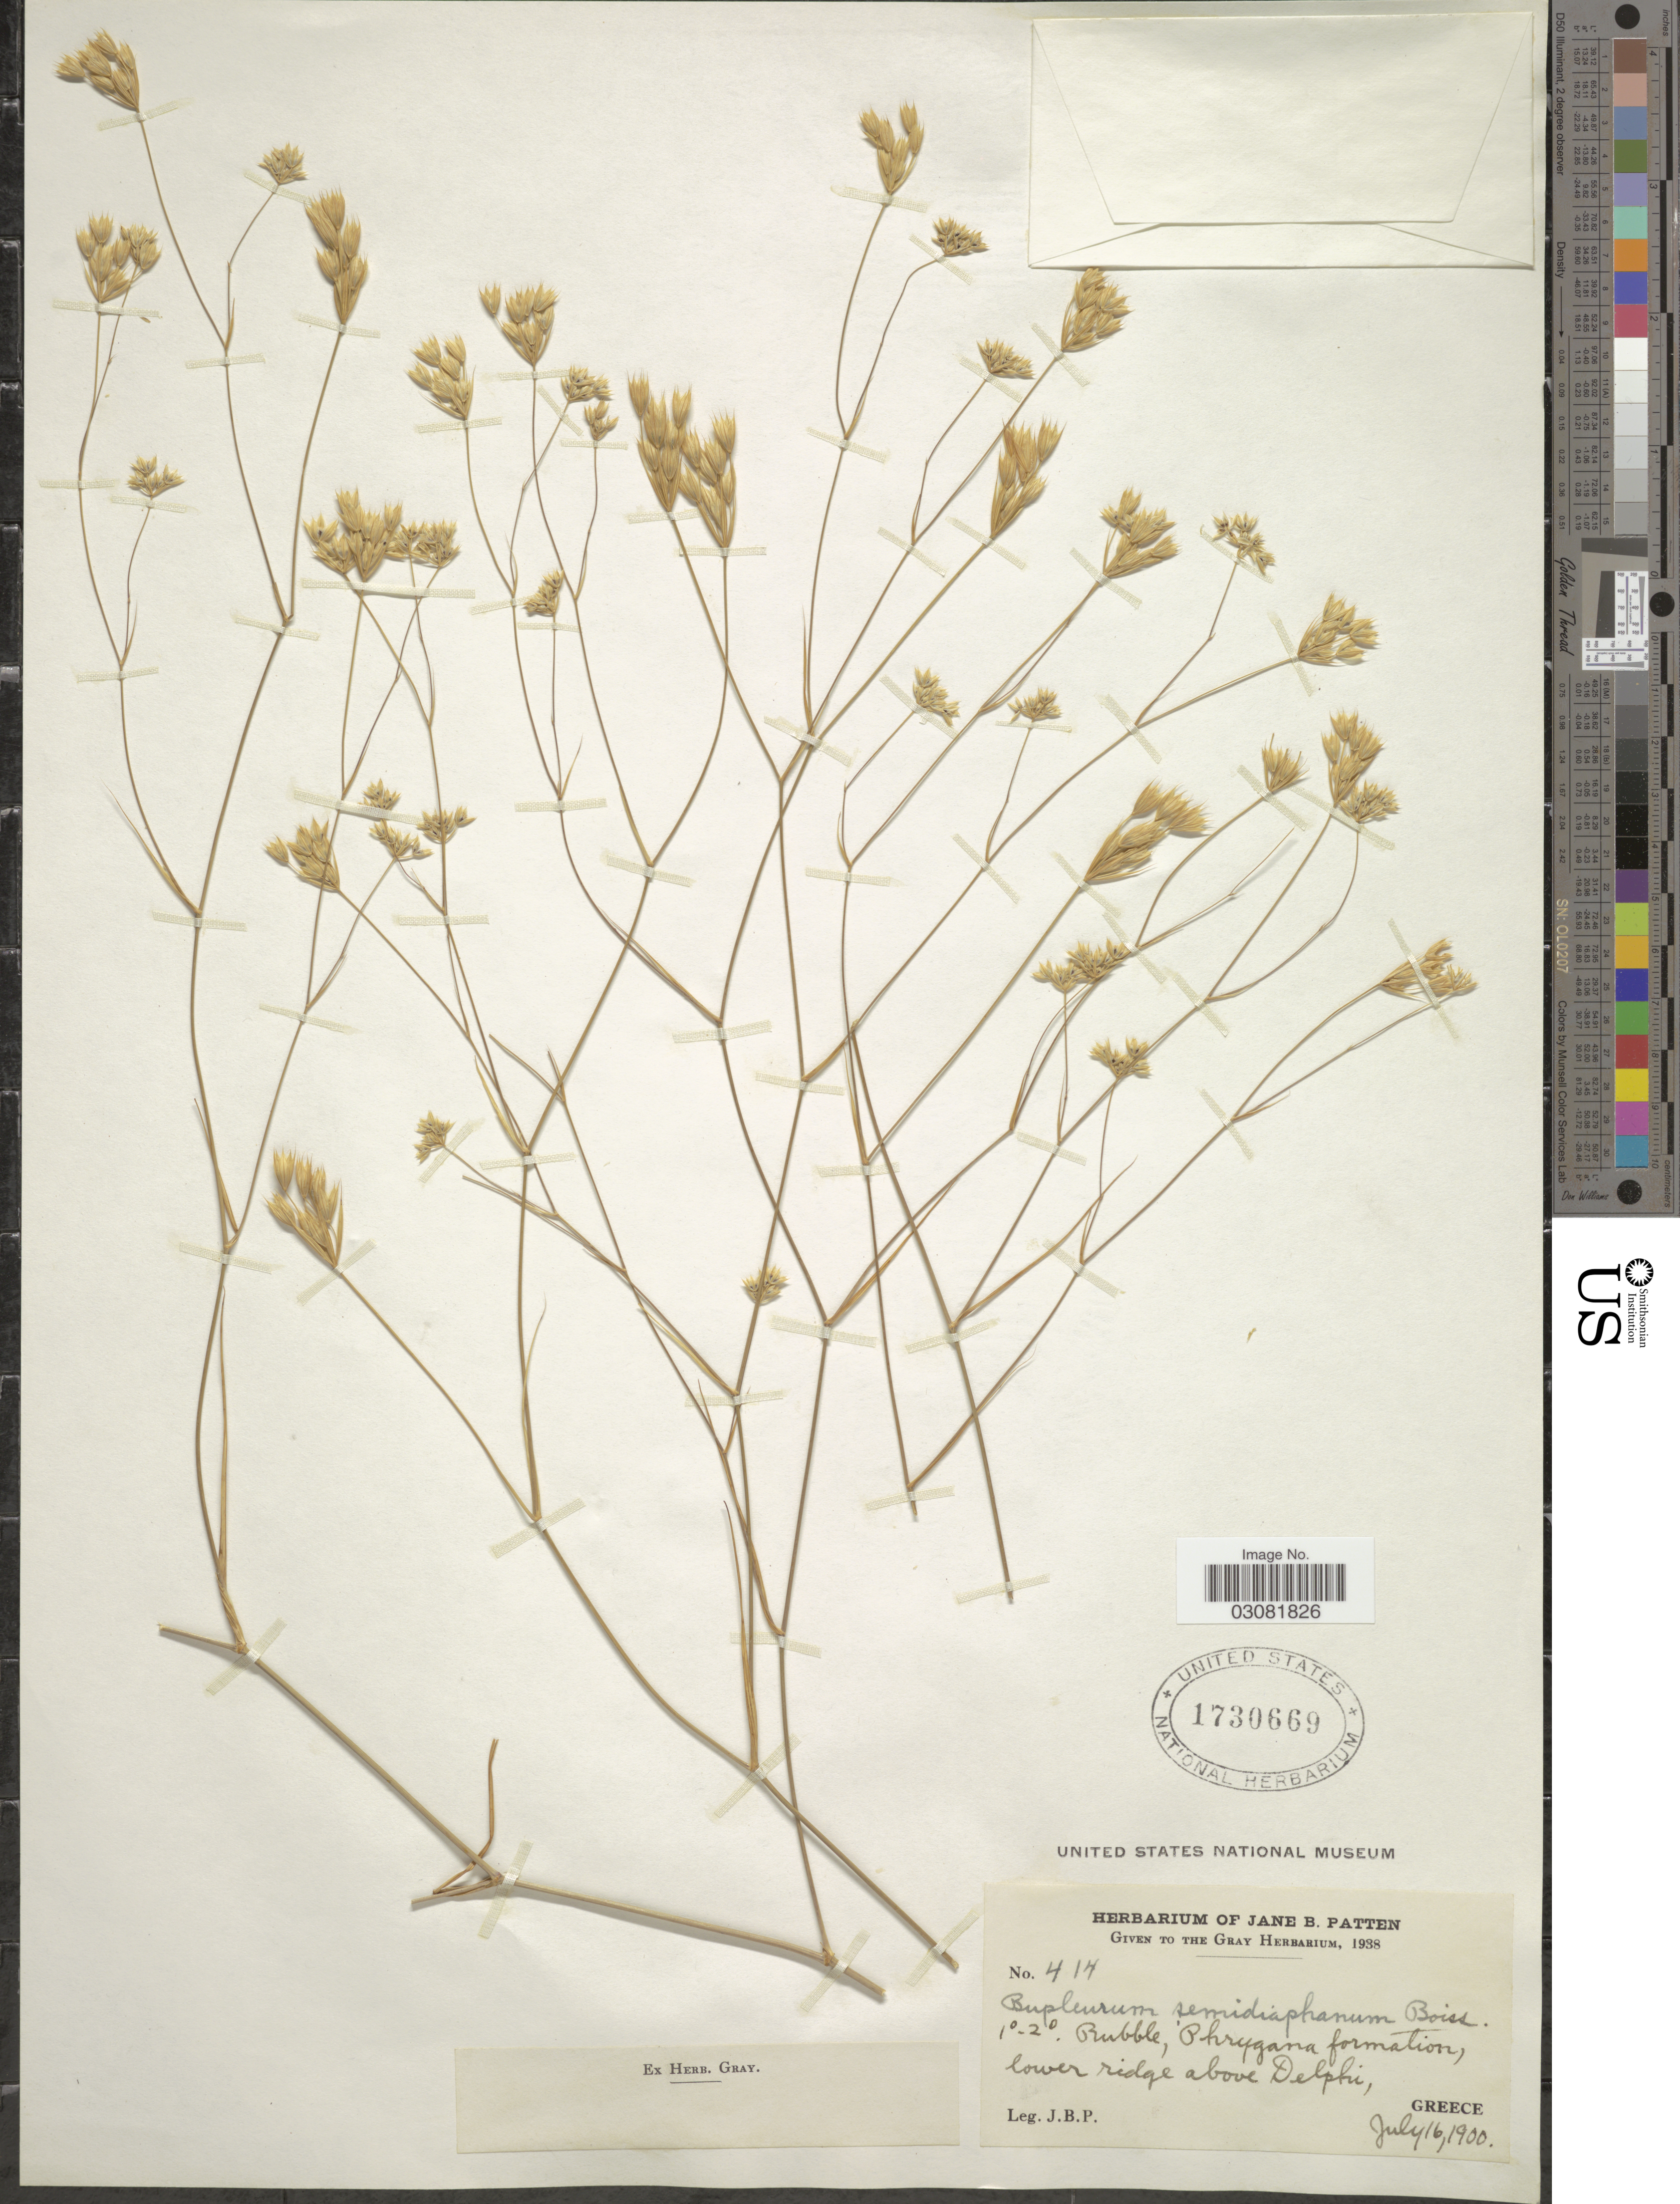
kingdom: Plantae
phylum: Tracheophyta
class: Magnoliopsida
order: Apiales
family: Apiaceae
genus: Bupleurum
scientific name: Bupleurum glumaceum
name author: Sm.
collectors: J. Patten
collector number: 414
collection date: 1900-07-16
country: Greece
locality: Lower ridge above Delphi.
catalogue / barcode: US 1730669